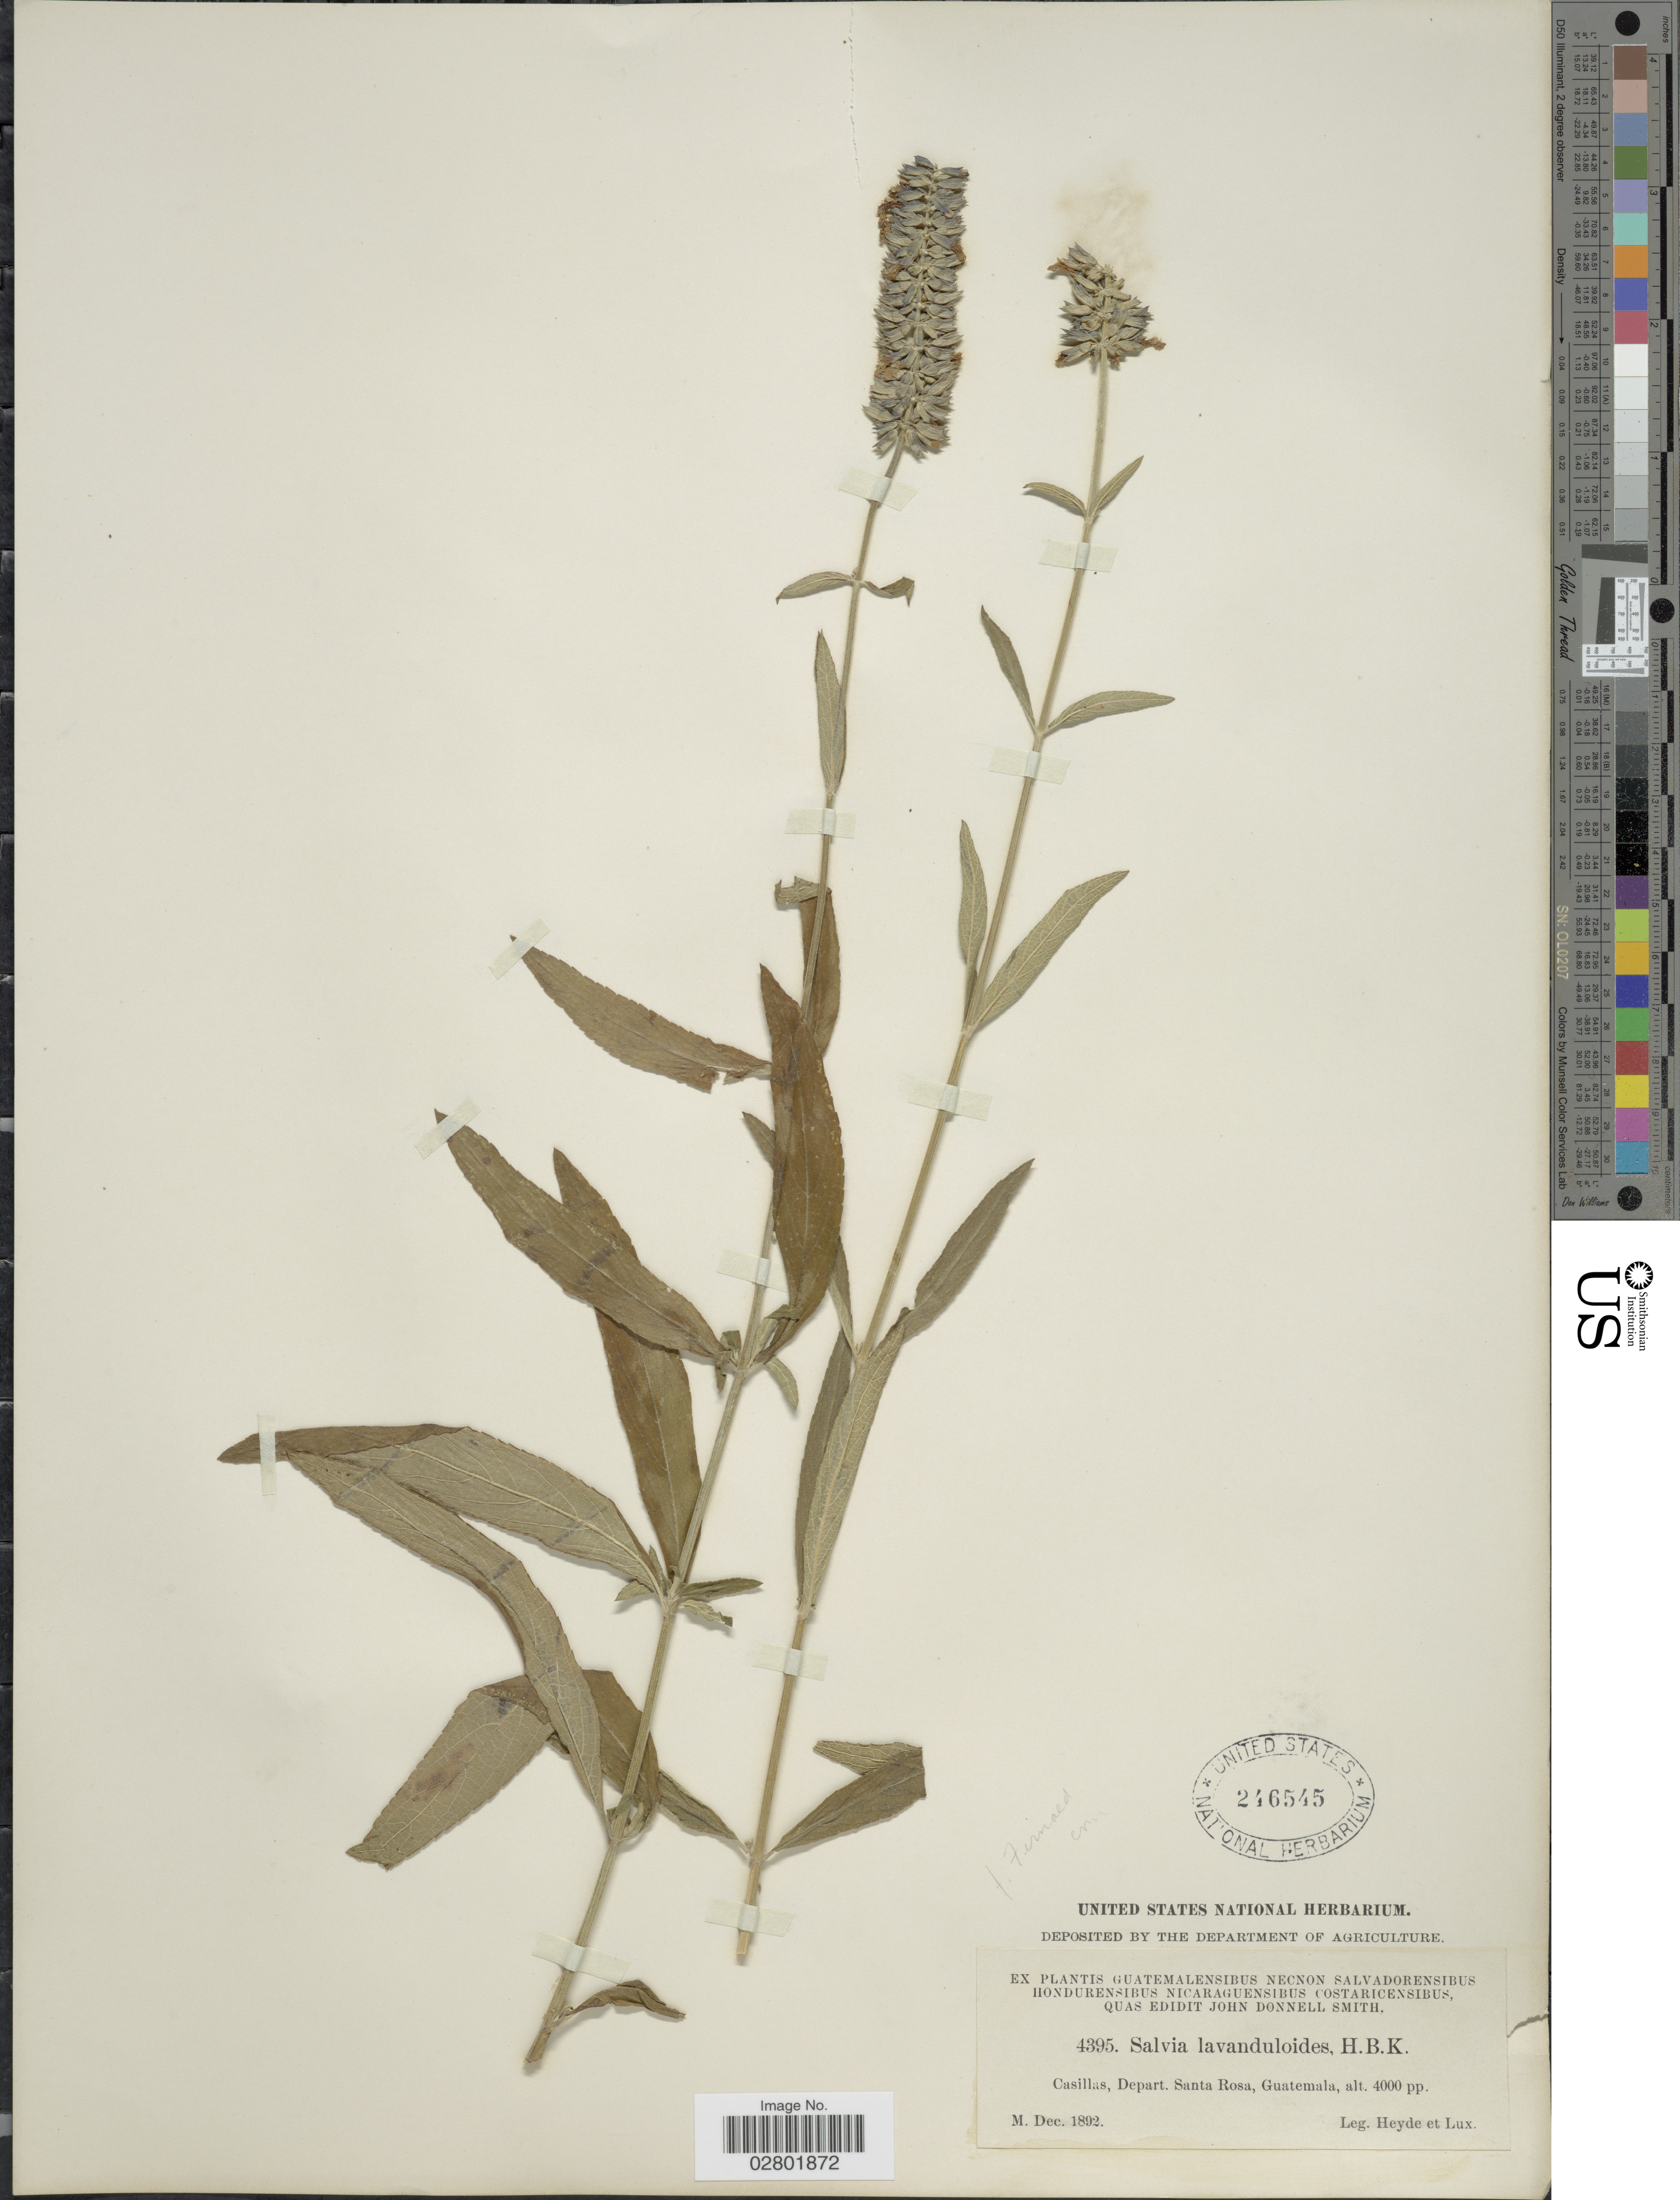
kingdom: Plantae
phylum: Tracheophyta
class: Magnoliopsida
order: Lamiales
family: Lamiaceae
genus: Salvia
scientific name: Salvia lavanduloides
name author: Kunth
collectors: Heyde & Lux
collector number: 4395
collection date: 1892-12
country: Guatemala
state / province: Santa Rosa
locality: Casillas, Depart. Santa Rosa.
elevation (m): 1219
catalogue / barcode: US 246545